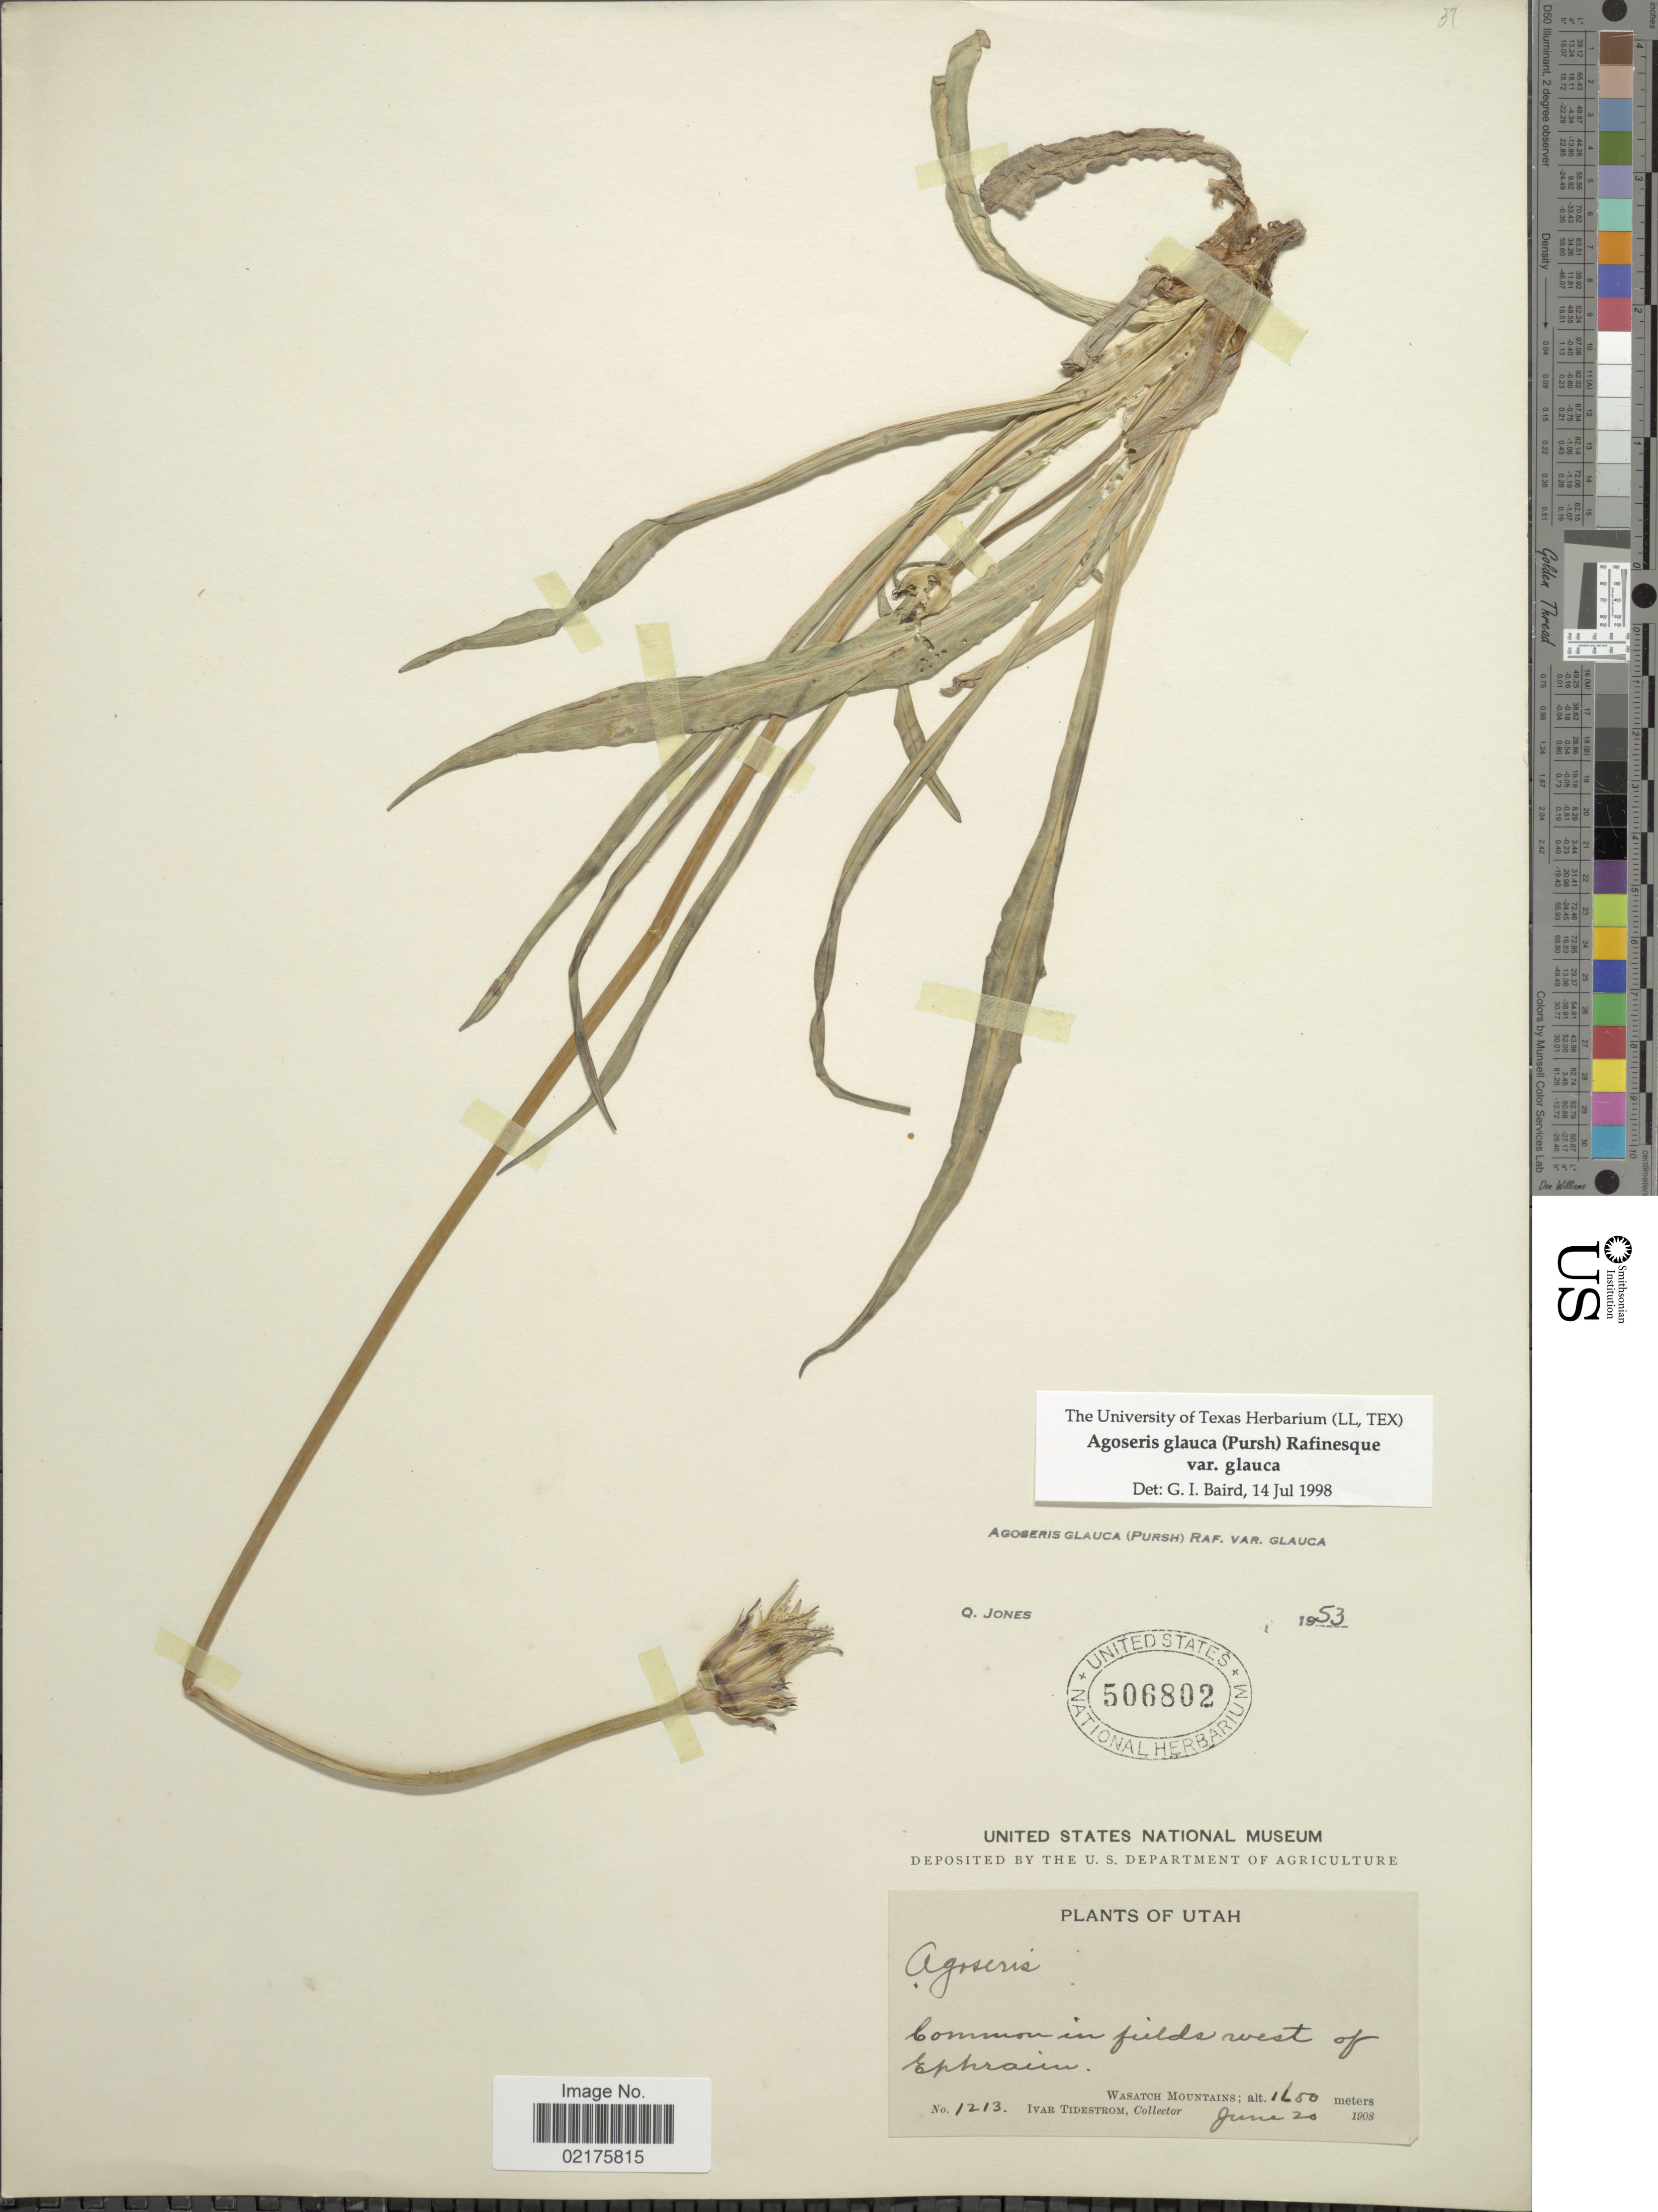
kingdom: Plantae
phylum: Tracheophyta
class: Magnoliopsida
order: Asterales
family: Asteraceae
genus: Agoseris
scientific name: Agoseris glauca var. glauca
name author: (Pursh) Raf.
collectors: I. F. Tidestrom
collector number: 1213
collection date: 1908-06-20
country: United States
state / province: Utah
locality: Common in fields west of Eppraim, Wasatch Mountains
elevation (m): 1650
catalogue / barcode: US 506802